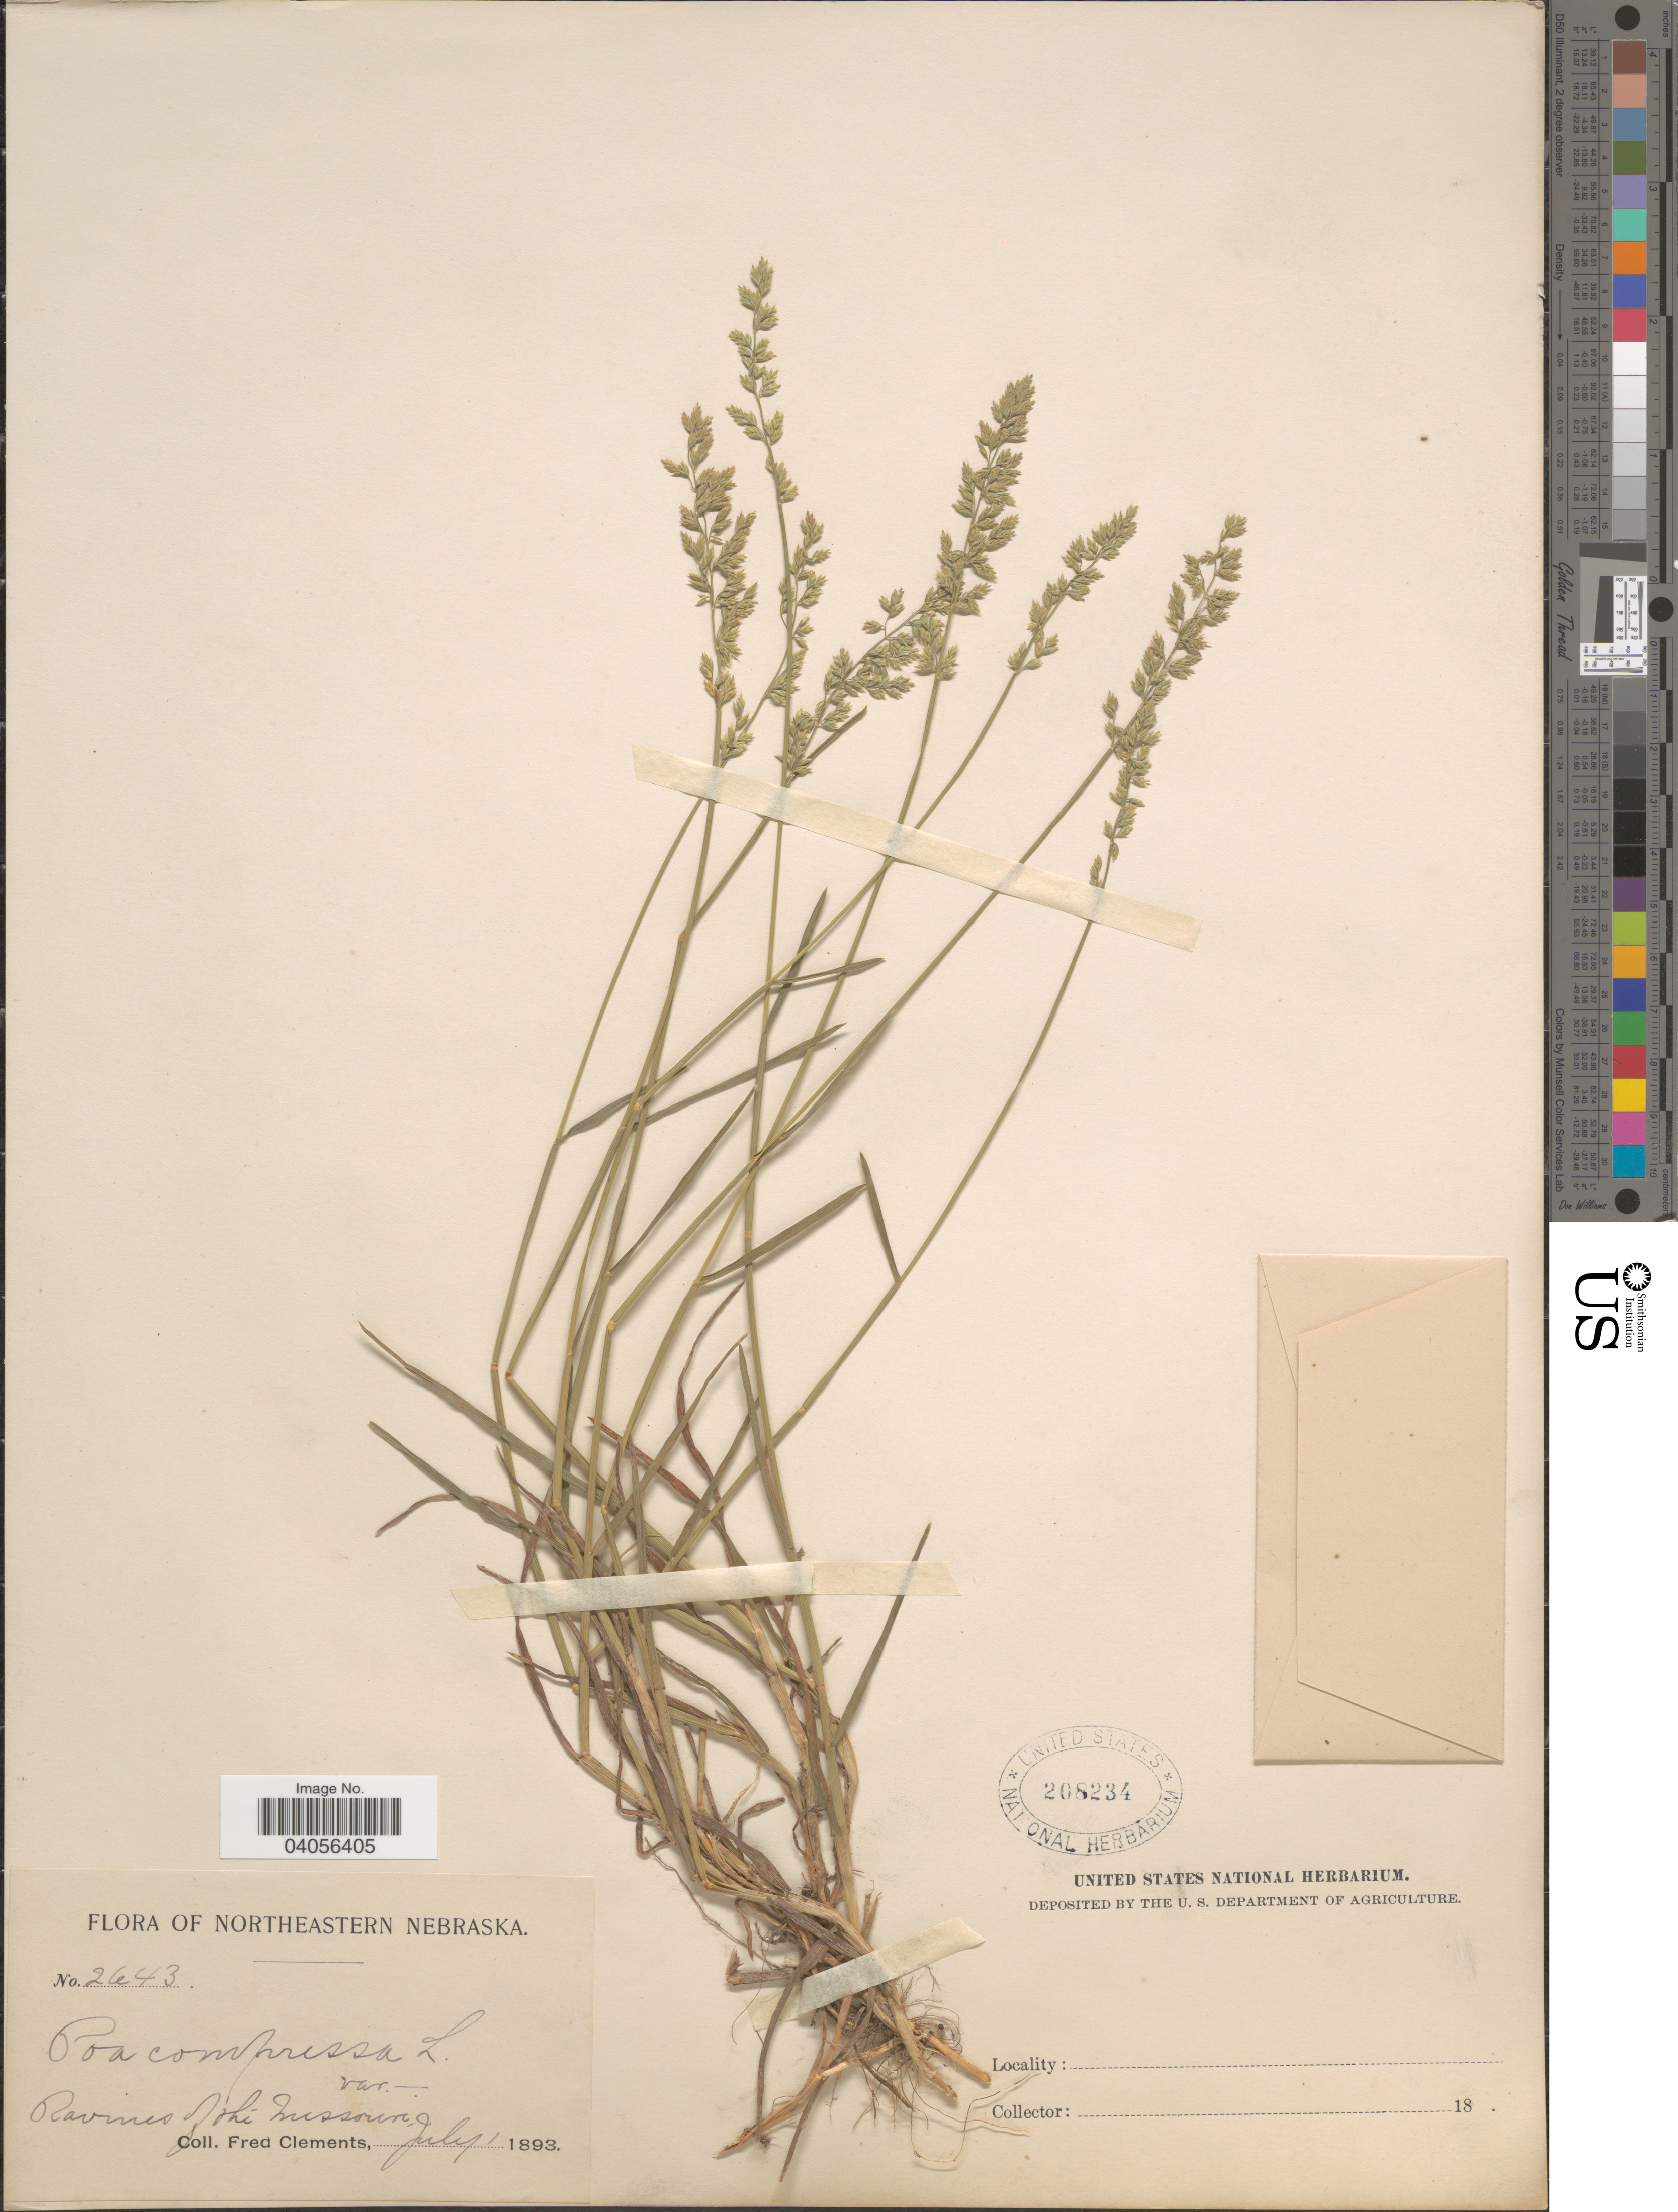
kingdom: Plantae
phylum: Tracheophyta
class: Liliopsida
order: Poales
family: Poaceae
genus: Poa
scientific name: Poa compressa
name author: L.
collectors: F. Clements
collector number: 2643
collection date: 1893-07-01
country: United States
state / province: Nebraska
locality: Northeastern Nebraska. Ravines of the Missouri.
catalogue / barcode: US 208234